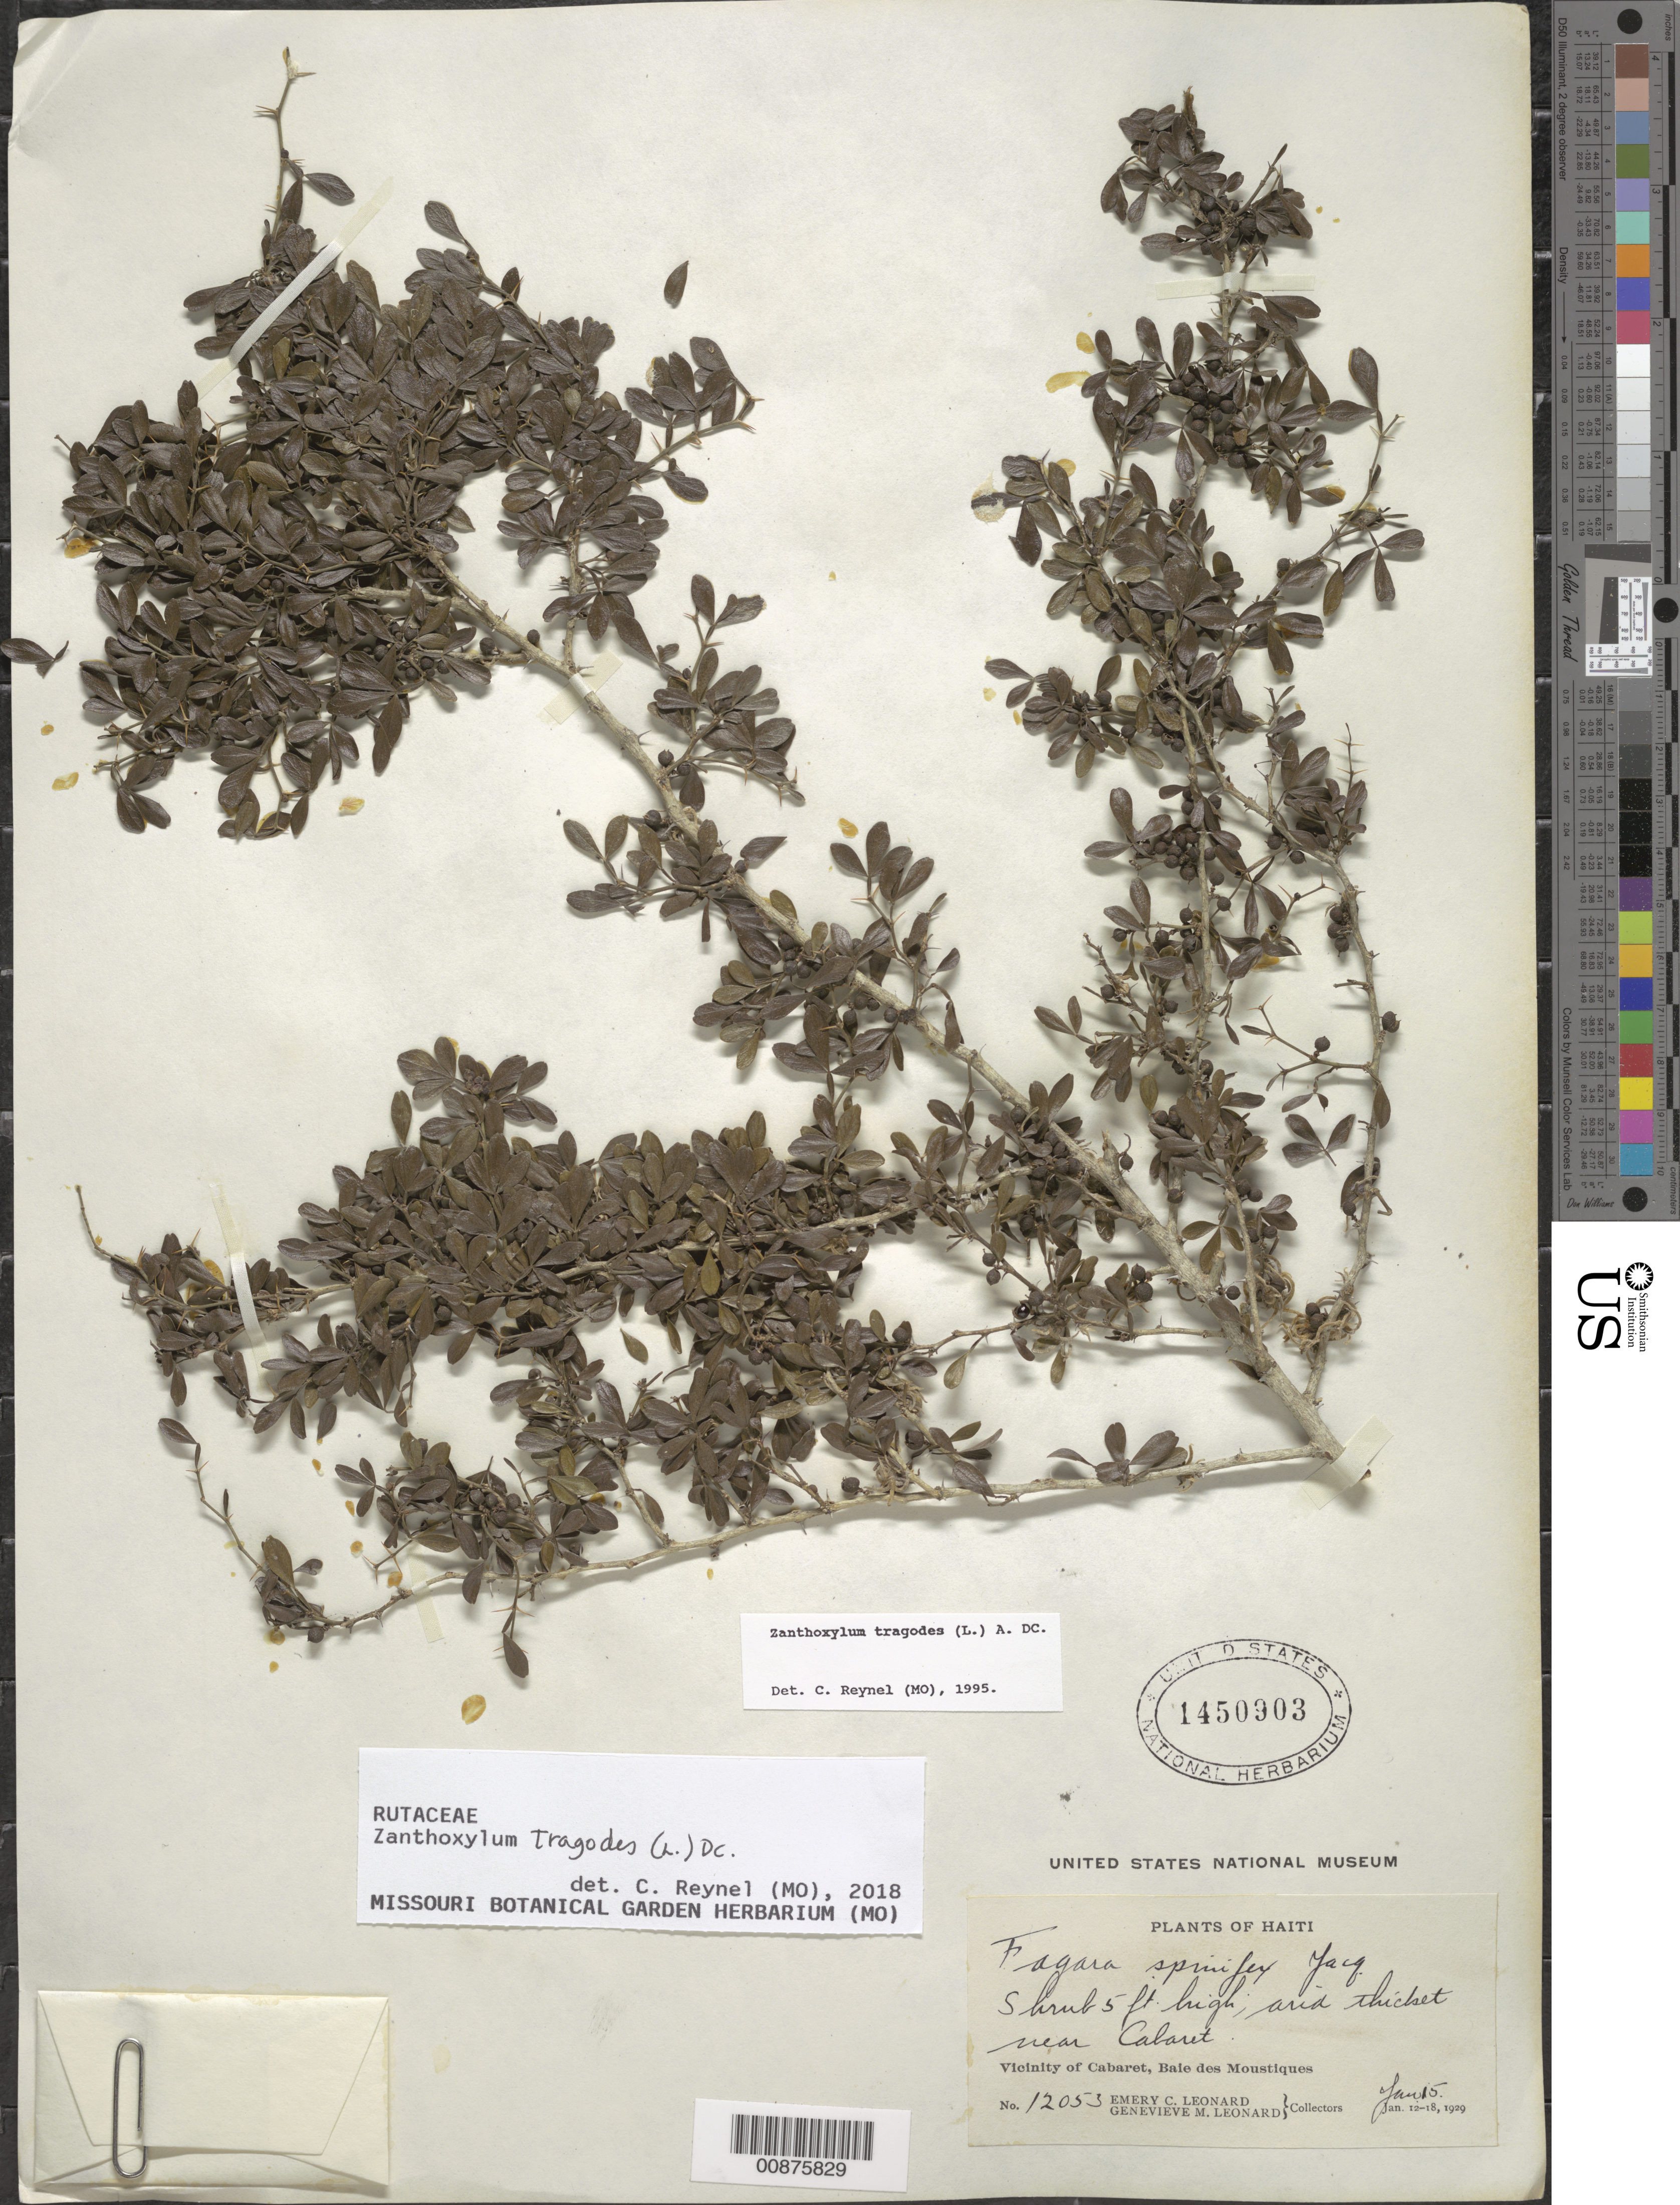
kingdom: Plantae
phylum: Tracheophyta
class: Magnoliopsida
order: Sapindales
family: Rutaceae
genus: Zanthoxylum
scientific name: Zanthoxylum tragodes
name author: (L.) DC.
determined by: Reynel, Carlos A., (MO), Missouri Botanical Garden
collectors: E. C. Leonard & G. M. Leonard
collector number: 12053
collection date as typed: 15 Jan 1929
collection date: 1929-01-15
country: Haiti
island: Hispaniola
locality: Vicinity of Cabaret, Baie des Moustiques, near town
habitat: Arid thicket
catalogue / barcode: US 1450903